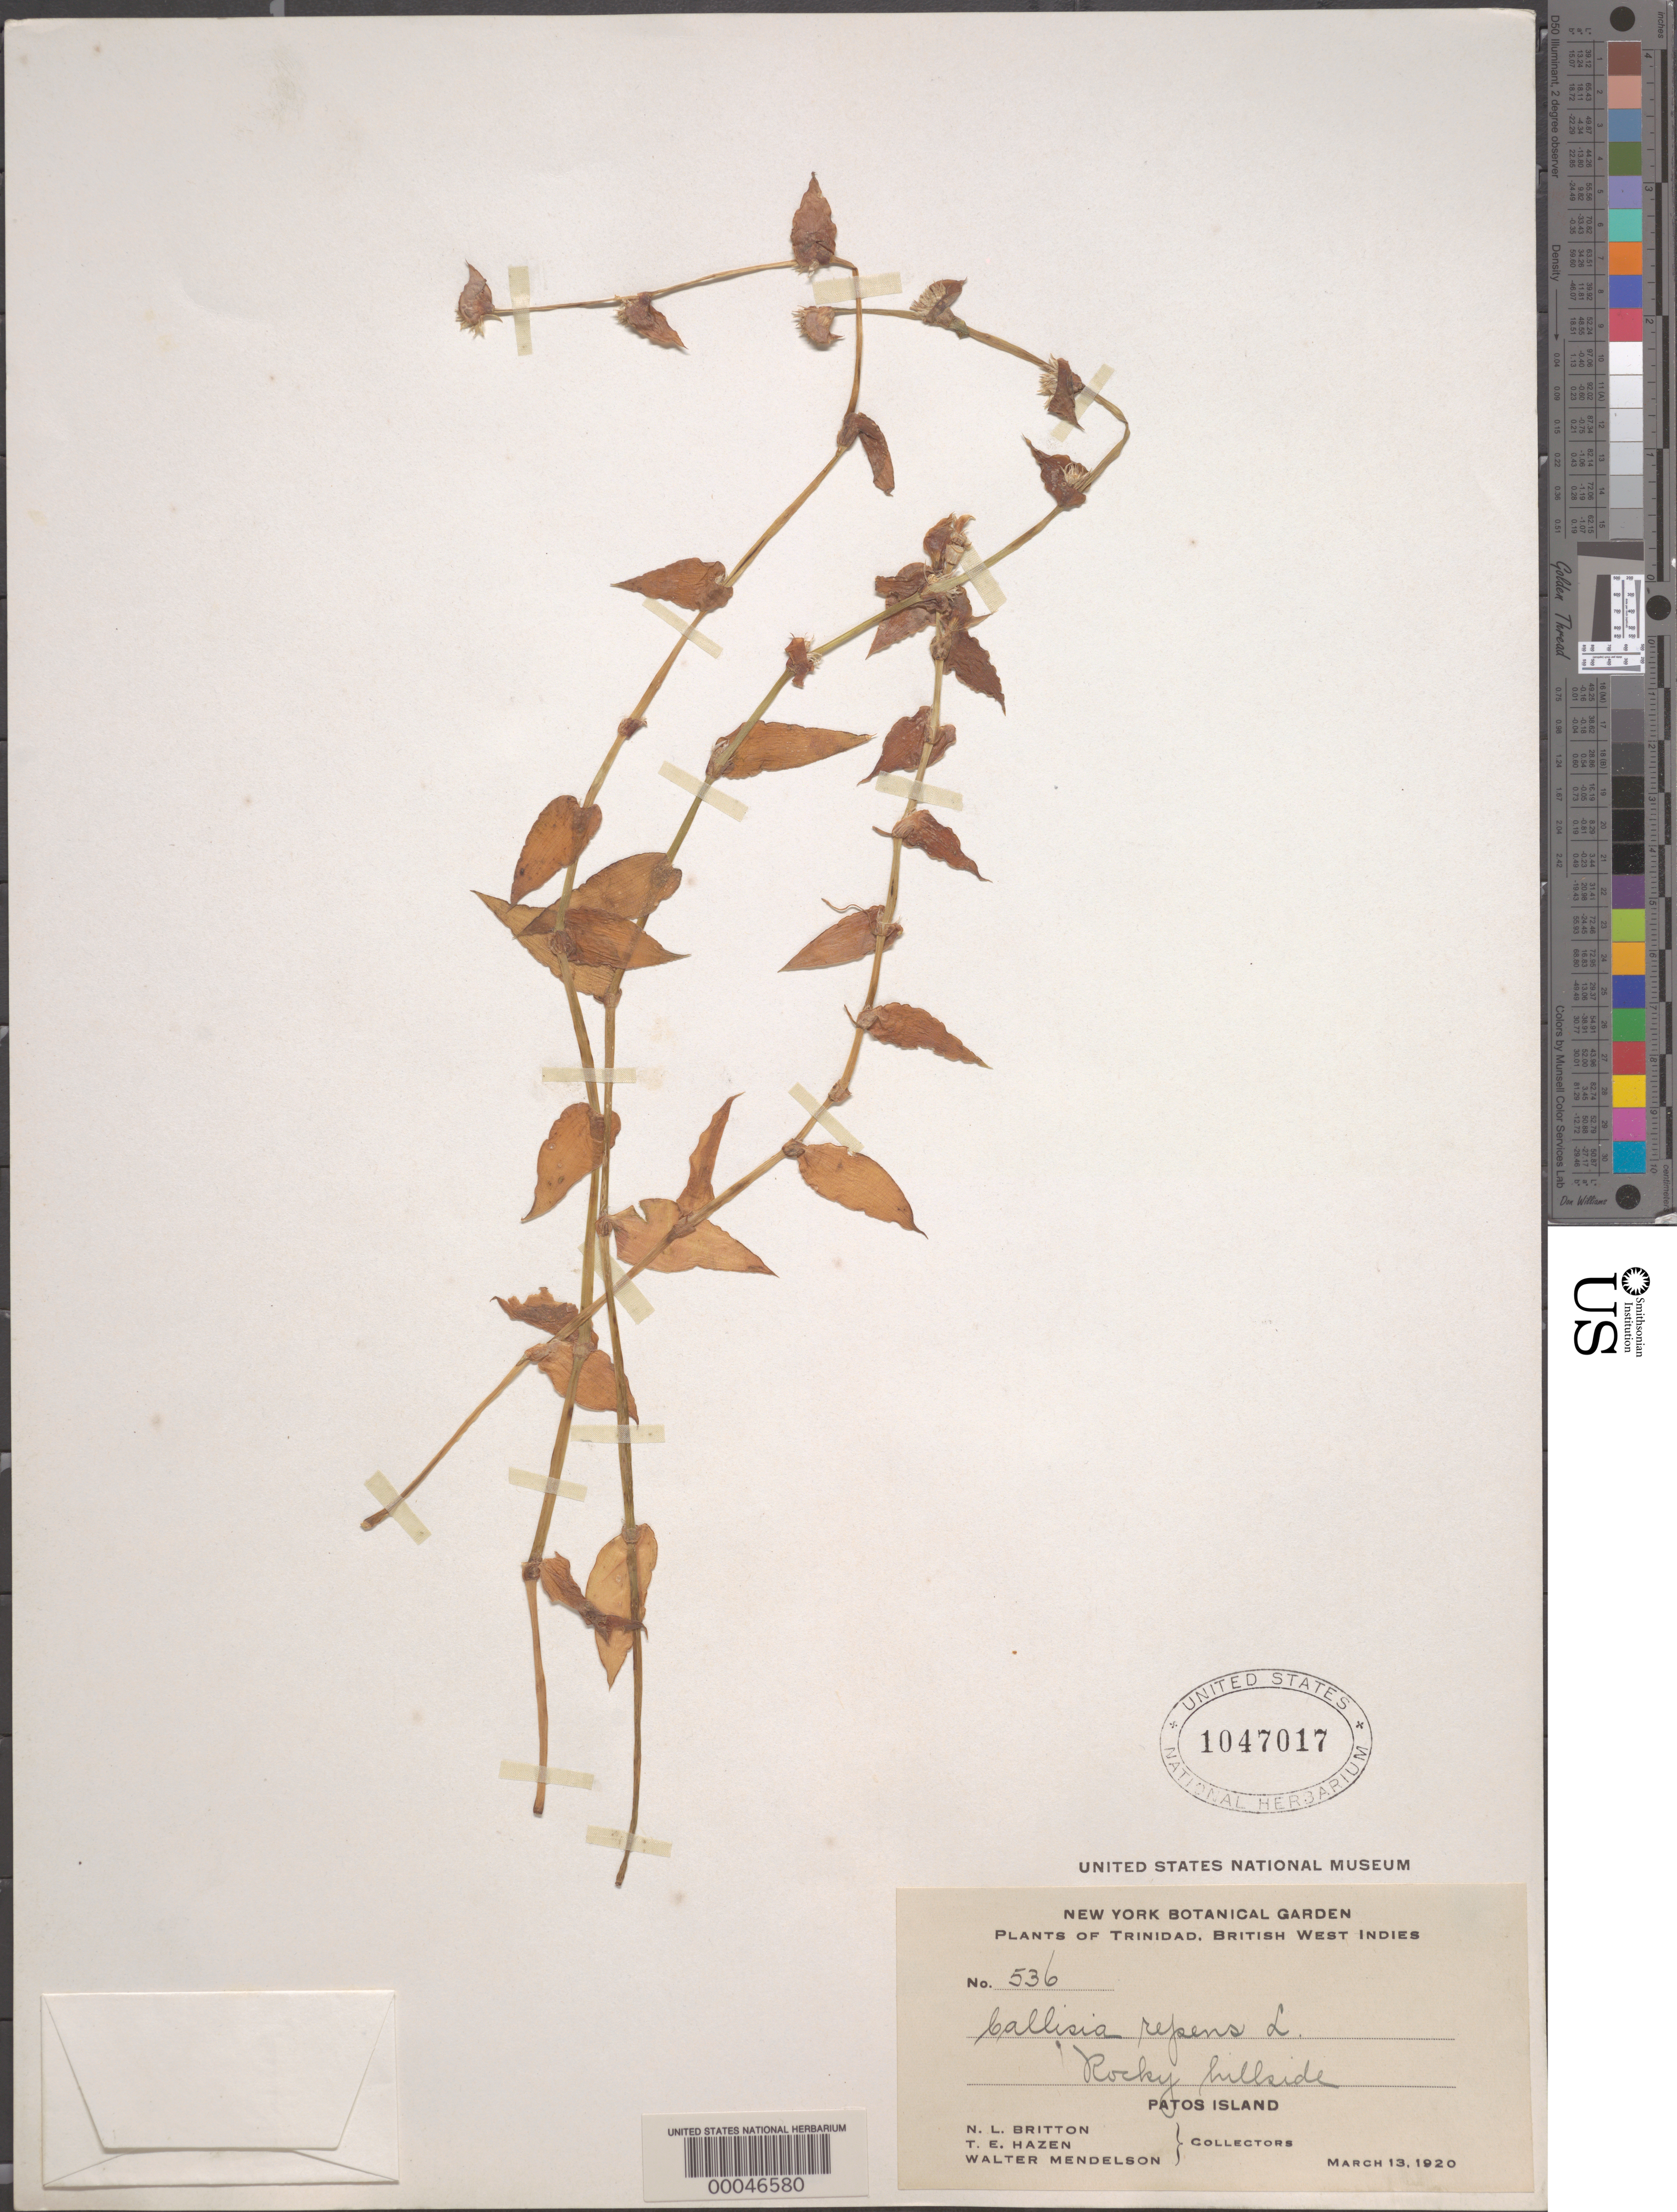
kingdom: Plantae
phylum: Tracheophyta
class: Liliopsida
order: Commelinales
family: Commelinaceae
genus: Callisia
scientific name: Callisia repens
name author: (Jacq.) L.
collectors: N. Britton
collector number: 536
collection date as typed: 13 Mar 1920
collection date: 1920-03-13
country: Trinidad and Tobago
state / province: Patos I.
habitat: Rocky hillside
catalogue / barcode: US 1047017